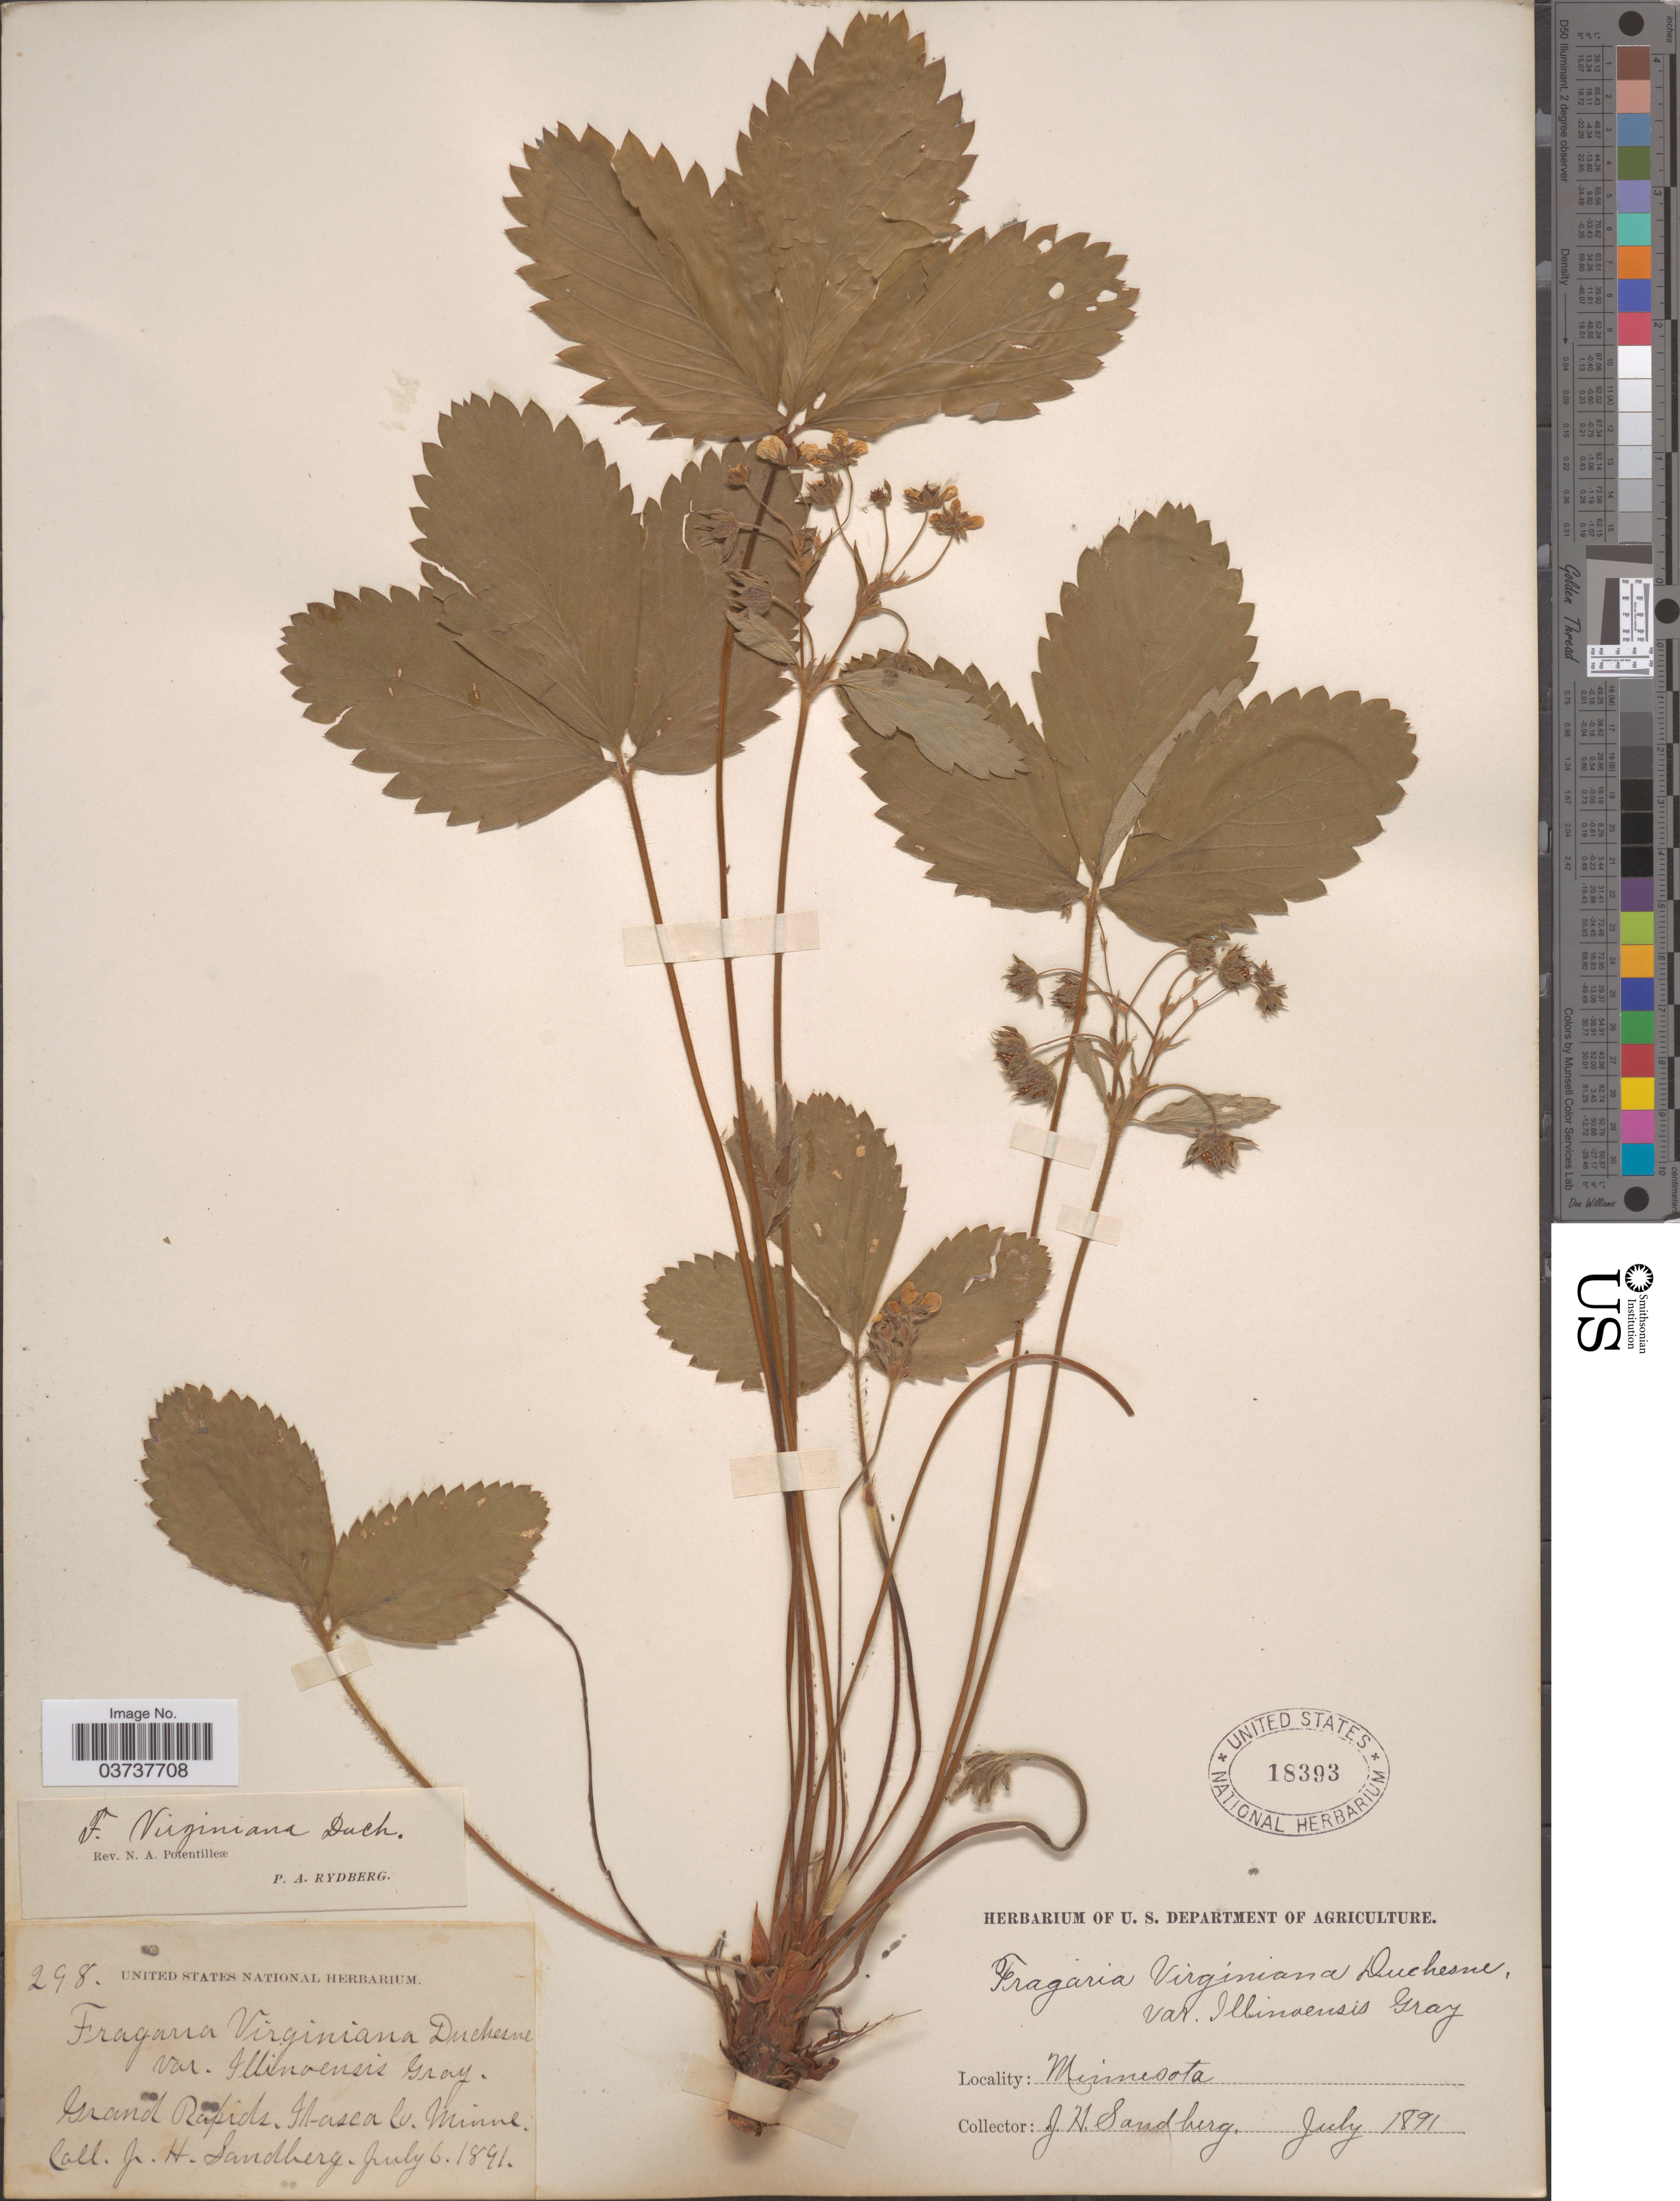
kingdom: Plantae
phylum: Tracheophyta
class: Magnoliopsida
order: Rosales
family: Rosaceae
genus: Fragaria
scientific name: Fragaria virginiana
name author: Mill.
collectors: J. H. Sandberg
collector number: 298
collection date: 1891-07-06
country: United States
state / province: Minnesota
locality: Grand Rapids. Itasca Co.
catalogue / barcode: US 18393